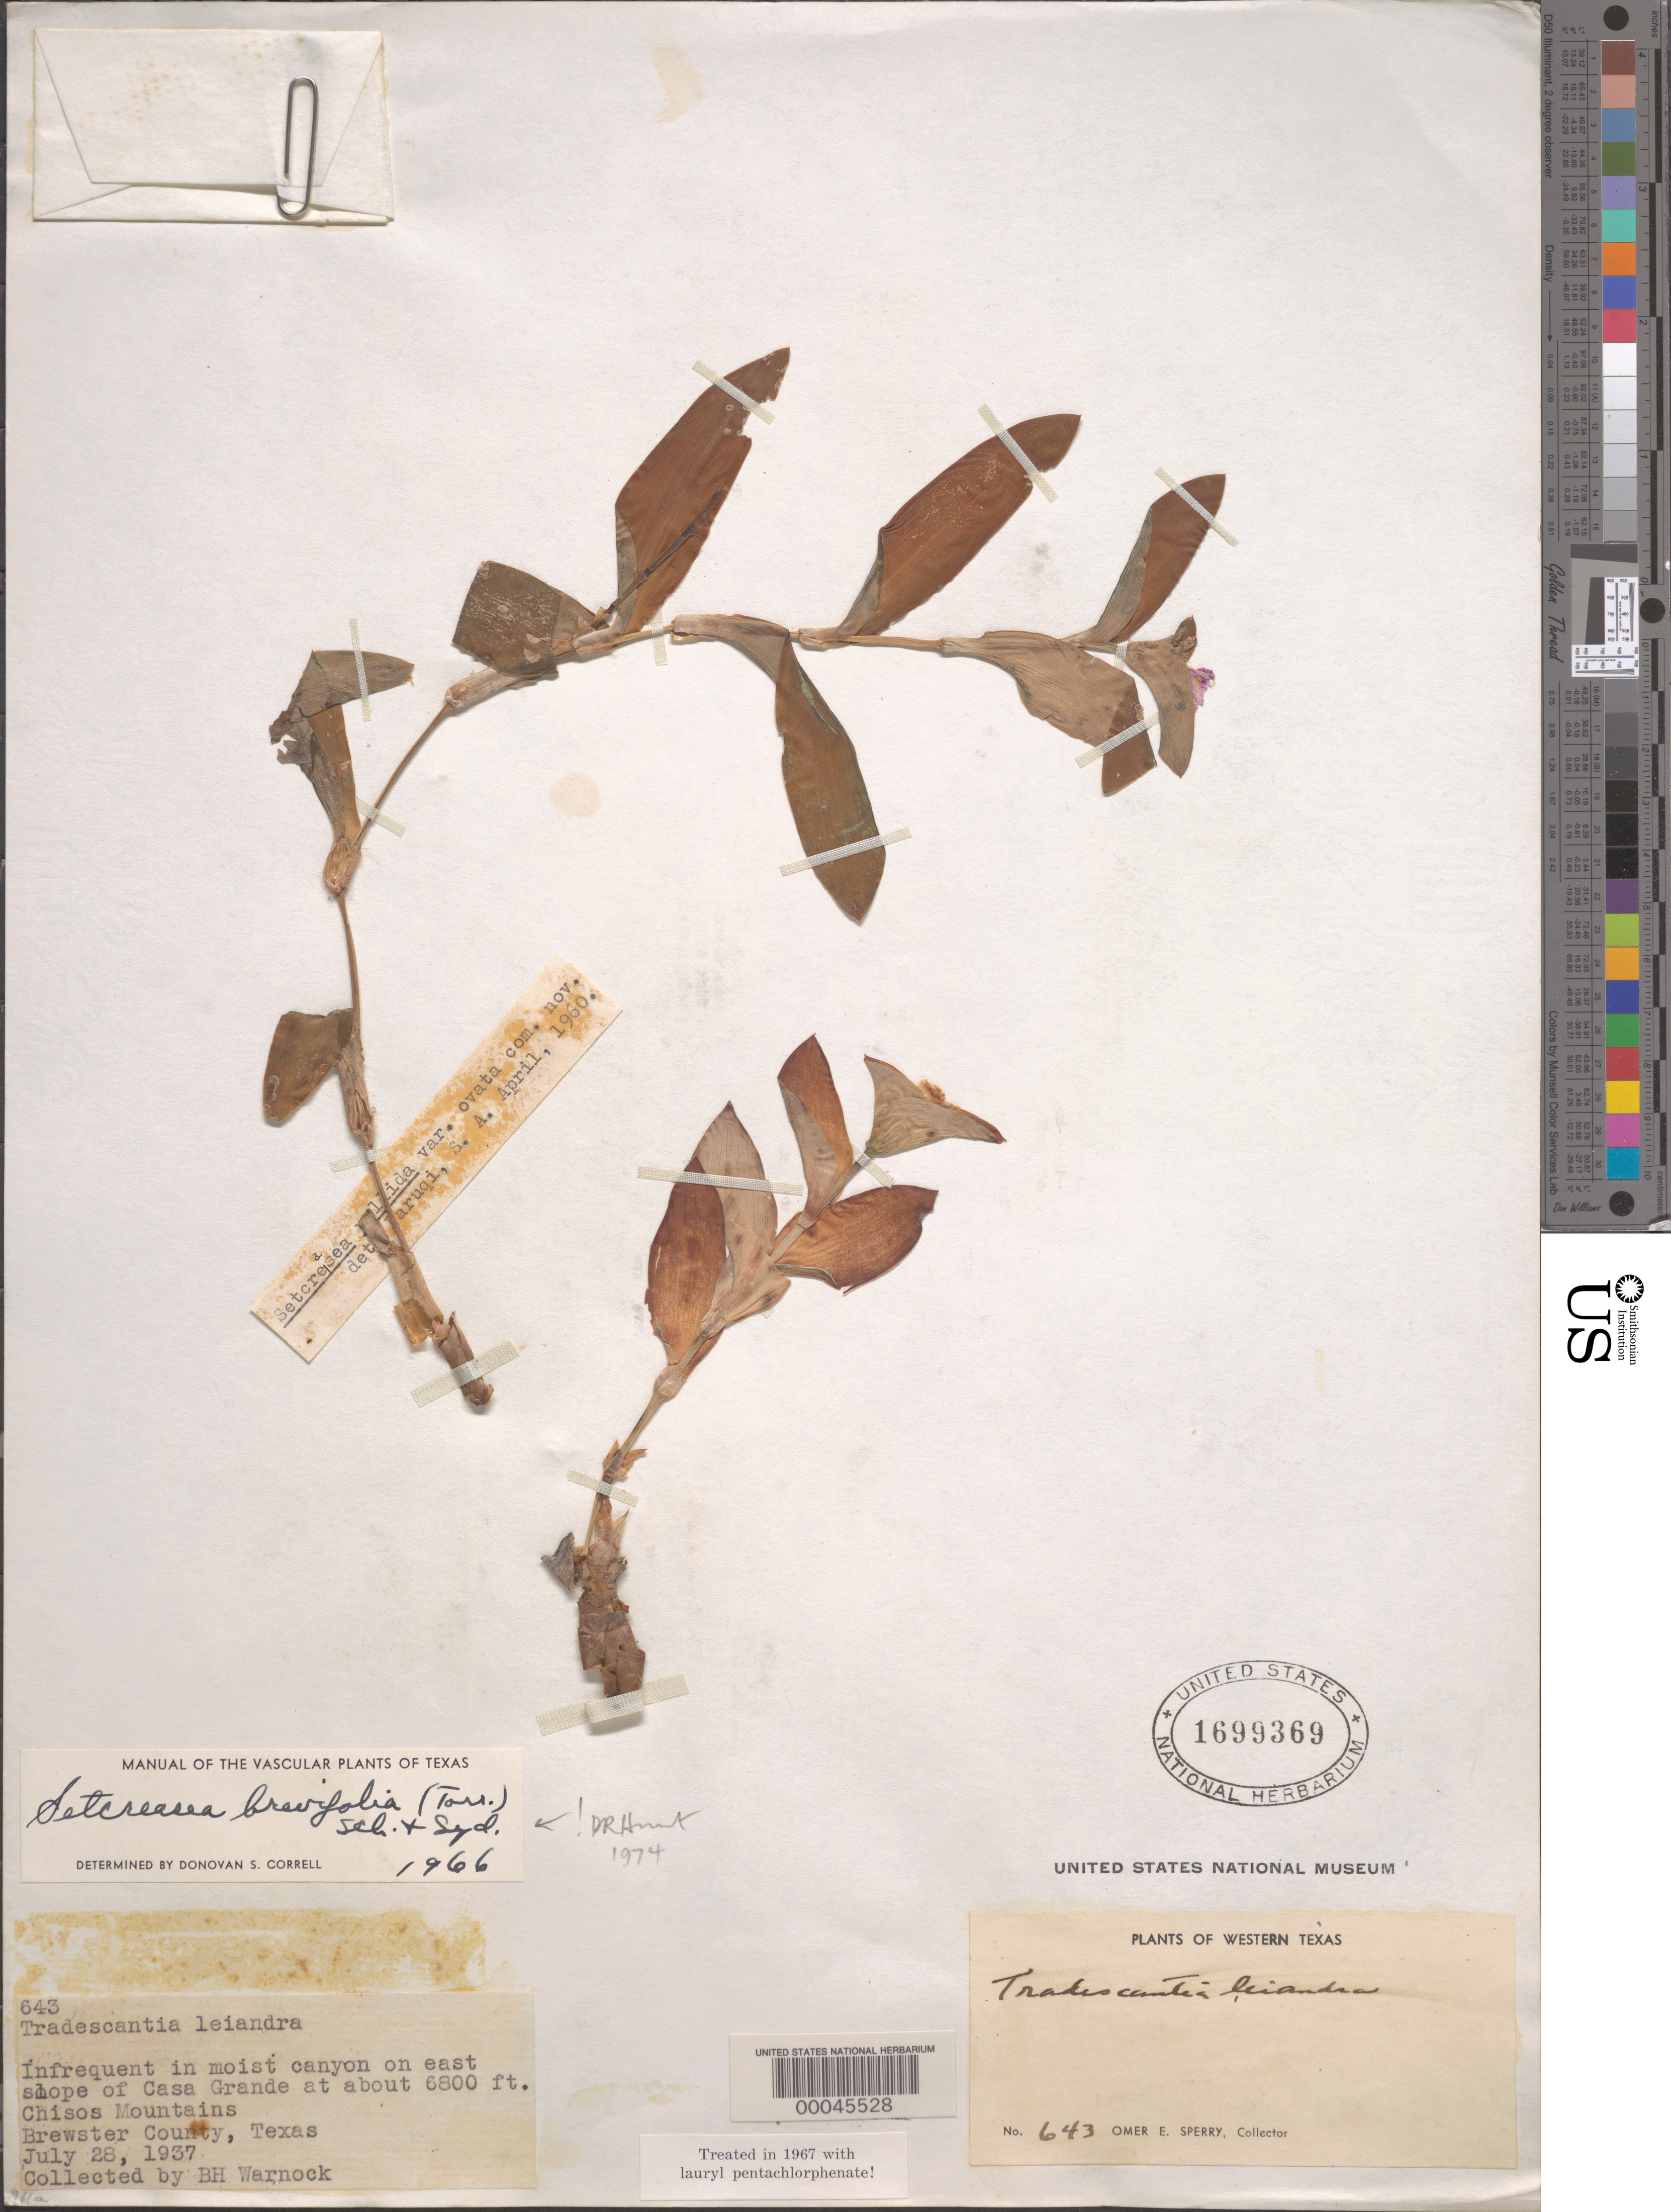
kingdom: Plantae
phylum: Tracheophyta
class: Liliopsida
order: Commelinales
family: Commelinaceae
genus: Tradescantia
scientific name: Tradescantia brevifolia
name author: (Torr.) Rose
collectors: B. H. Warnock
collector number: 643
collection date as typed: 28 Jul 1937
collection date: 1937-07-28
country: United States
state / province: Texas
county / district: Brewster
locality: Casa grande, chios mts.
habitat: Moist canyon, east slope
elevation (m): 2074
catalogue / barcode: US 1699369